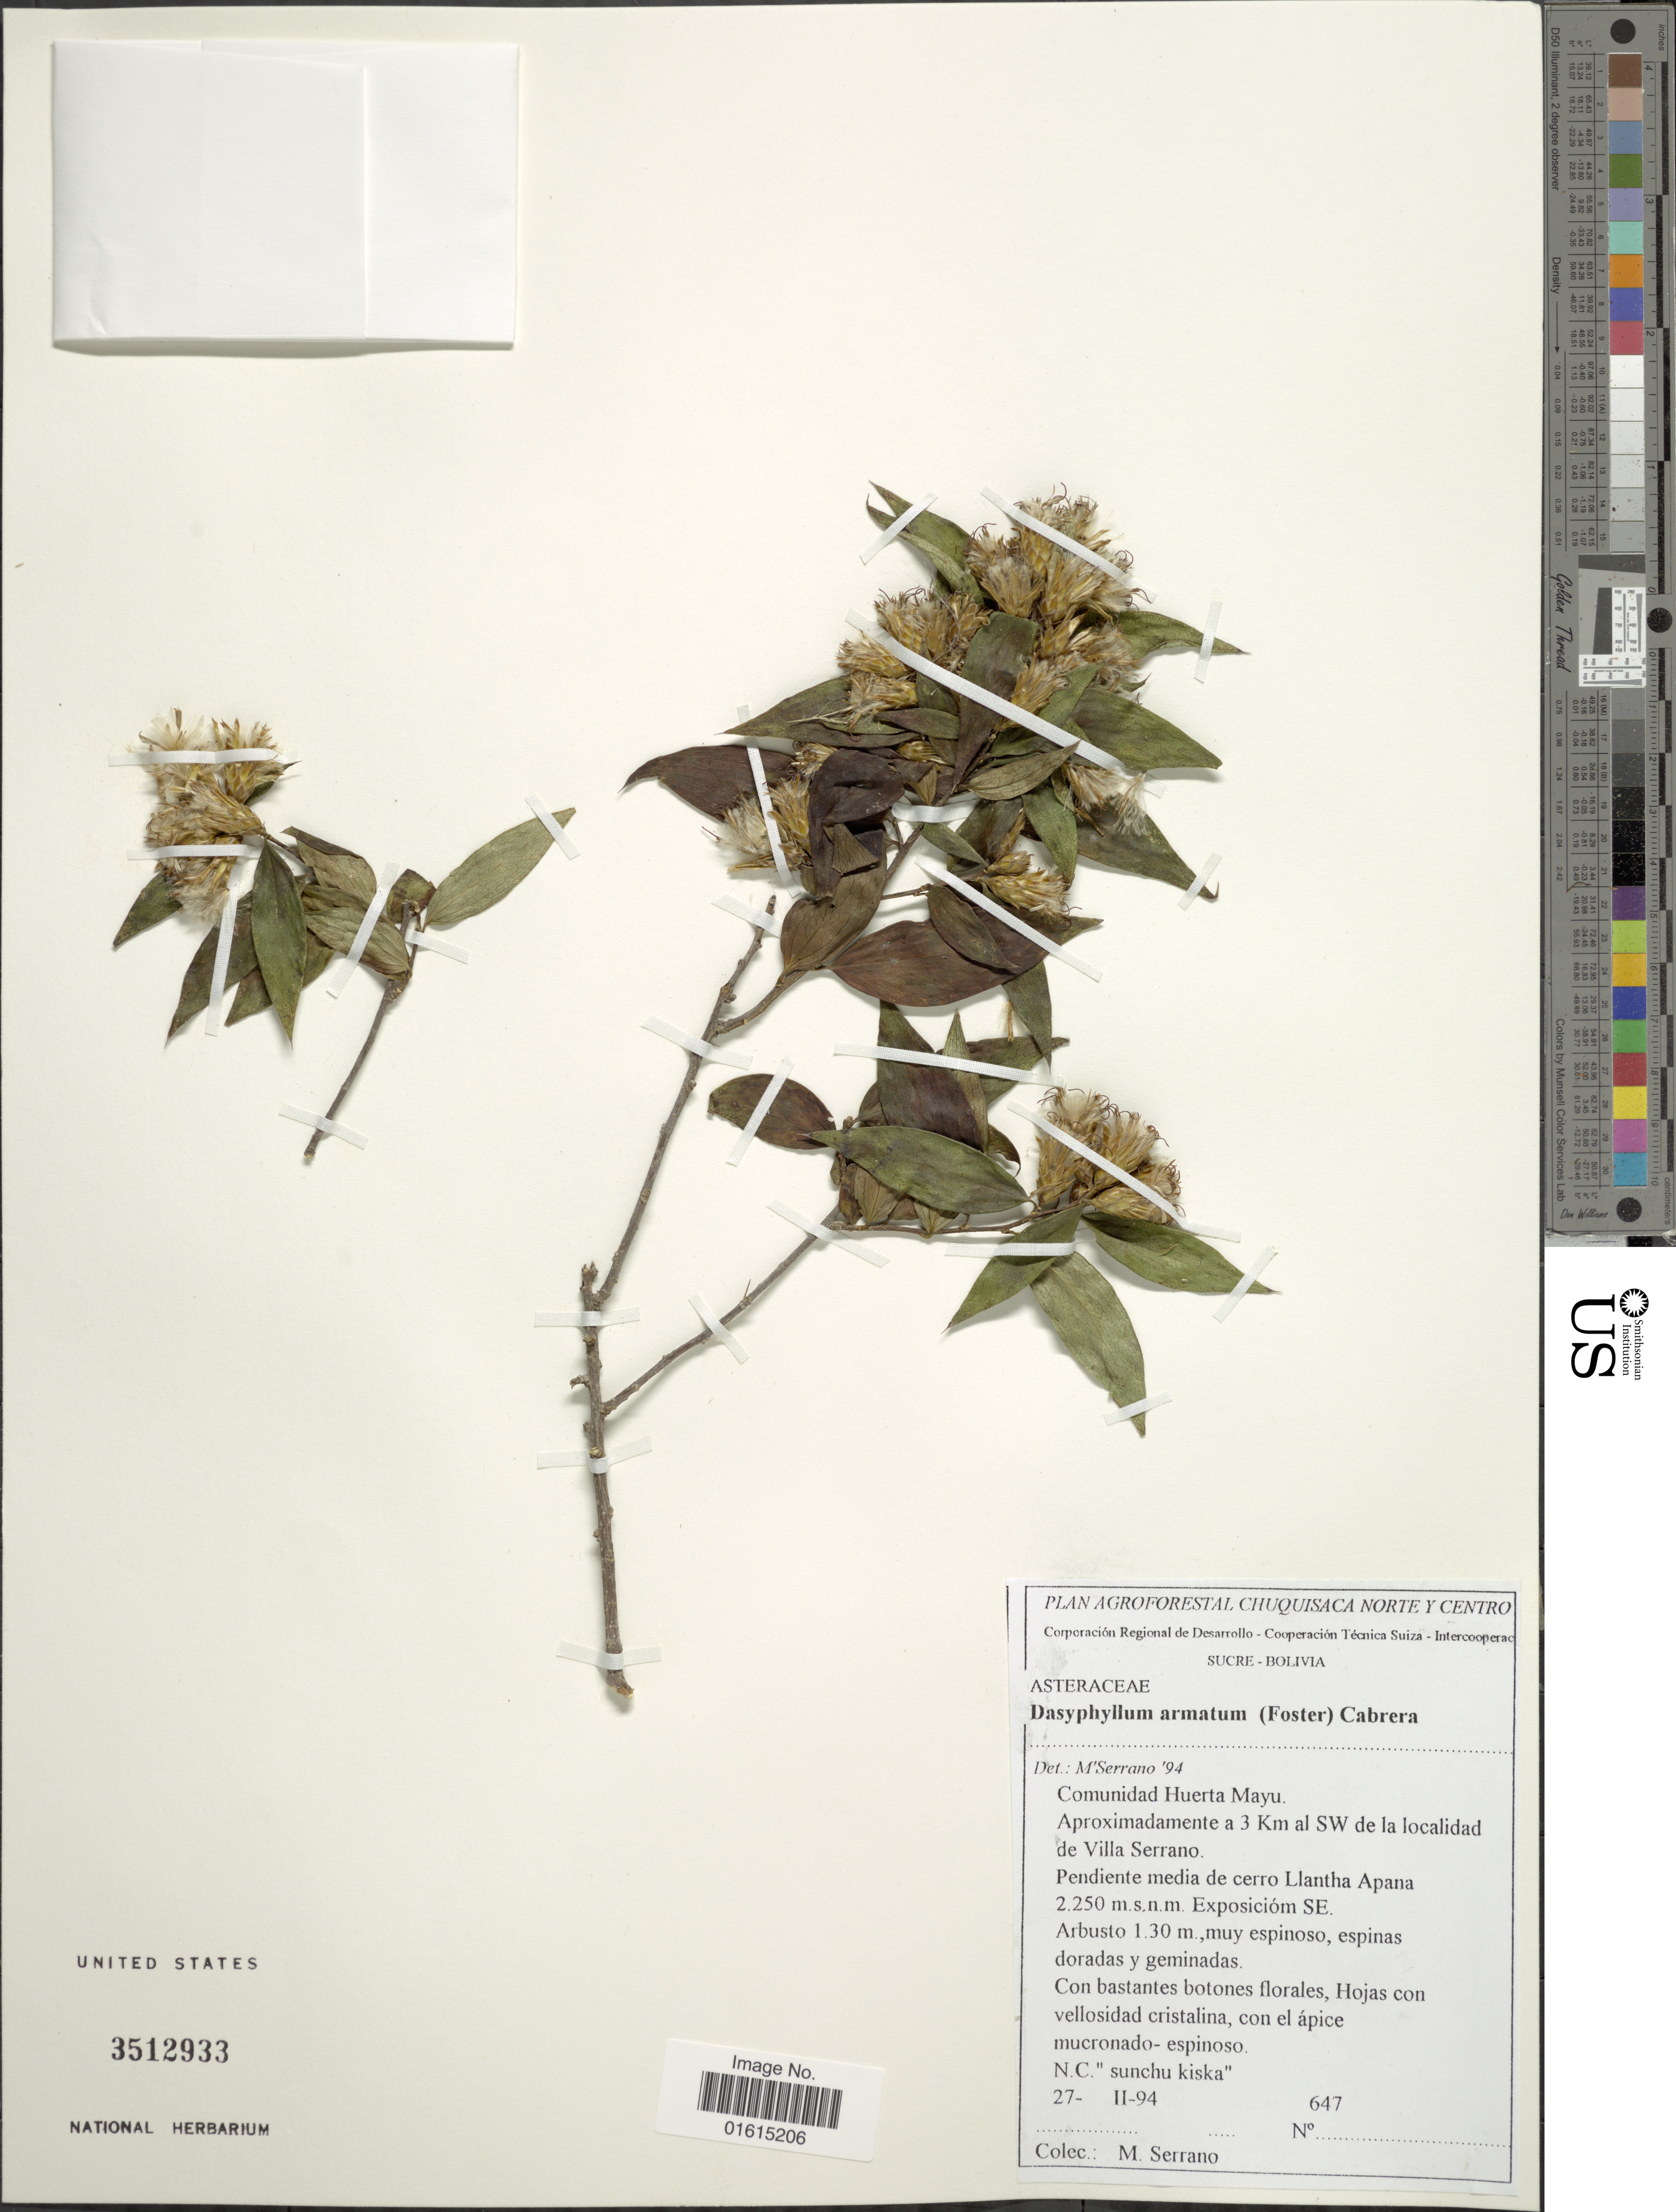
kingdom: Plantae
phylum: Tracheophyta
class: Magnoliopsida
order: Asterales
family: Asteraceae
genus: Dasyphyllum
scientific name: Dasyphyllum armatum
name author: (J. Kost.) Cabrera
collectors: M. Serrano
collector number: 647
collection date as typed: Transcribed d/m/y: 27/2/94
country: Bolivia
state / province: Chuquisaca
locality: Agroforestal Chuquisaca Nortey Centro, Comunidad Huerta Mayu, Aproximadamente a 3 km al SW de la localidad de Villa Serrano, Pendiente media de cerro Llantha Apana, Exposicion SE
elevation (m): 2250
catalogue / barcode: US 3512933